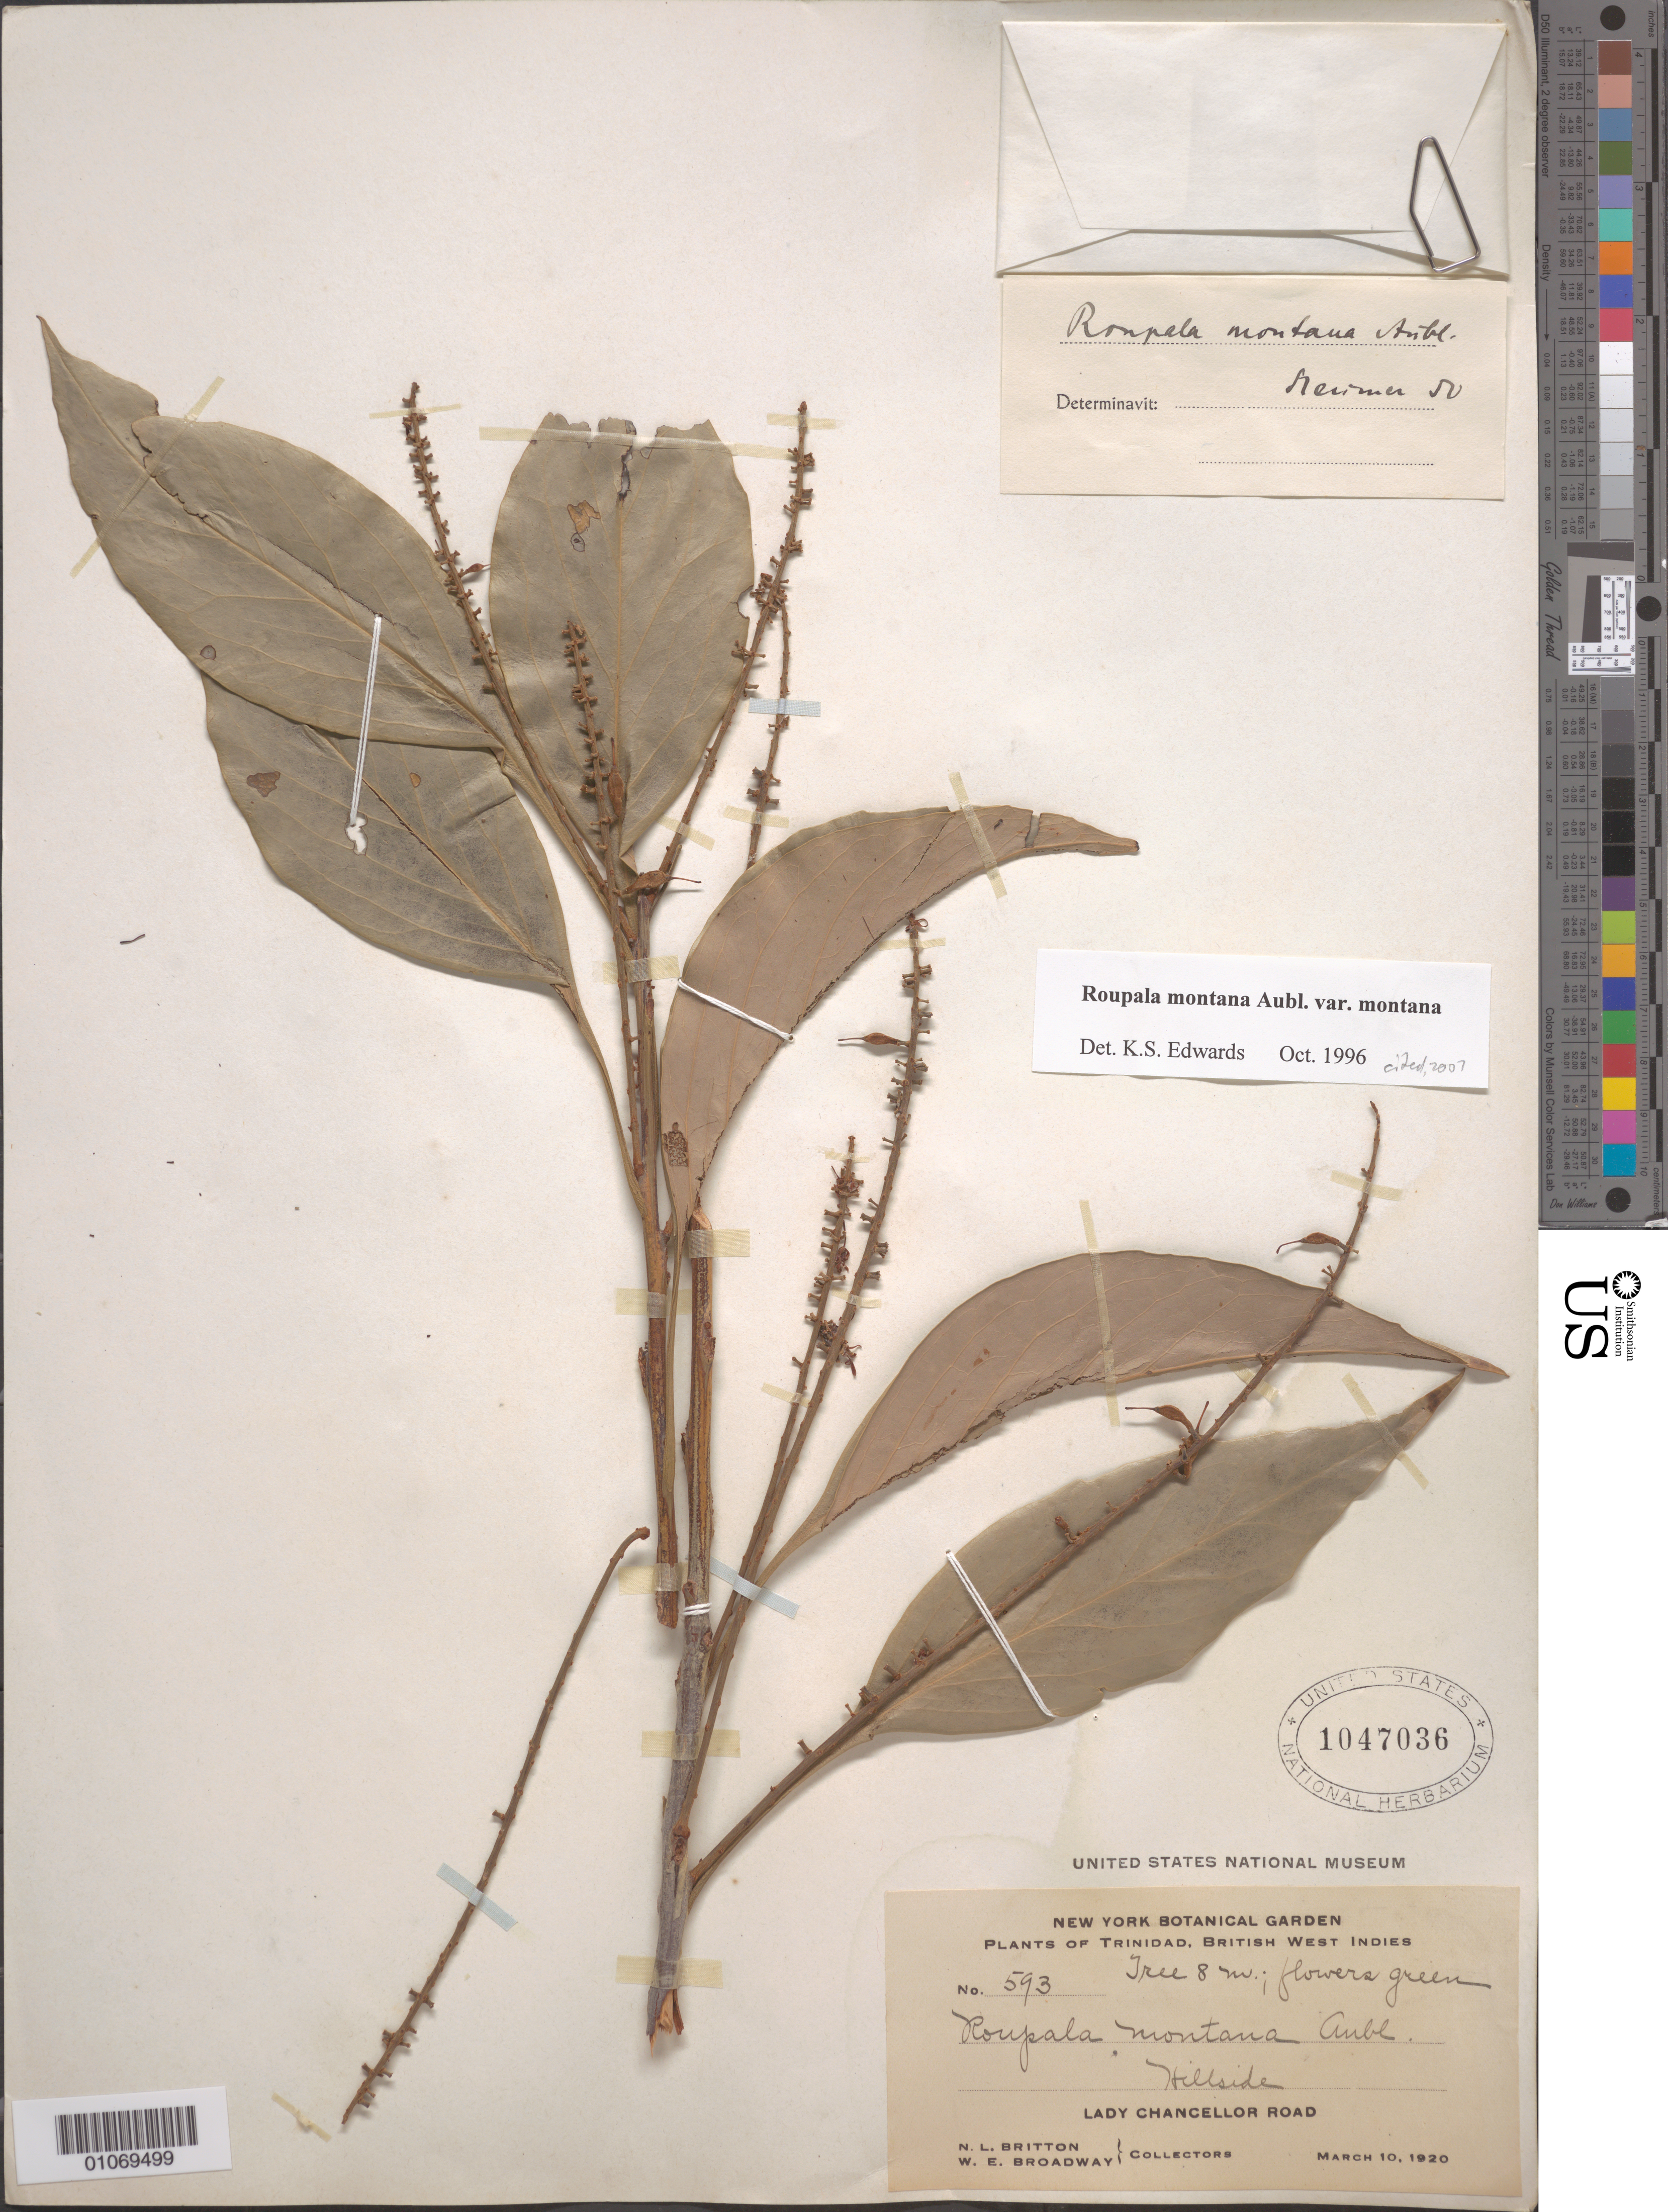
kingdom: Plantae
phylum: Tracheophyta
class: Magnoliopsida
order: Proteales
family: Proteaceae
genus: Roupala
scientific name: Roupala montana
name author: Aubl.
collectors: N. Britton & W. E. Broadway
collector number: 593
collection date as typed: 10 Mar 1920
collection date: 1920-03-10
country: Trinidad and Tobago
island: Trinidad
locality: Lady Chancellor Road, hillside.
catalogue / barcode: US 1047036